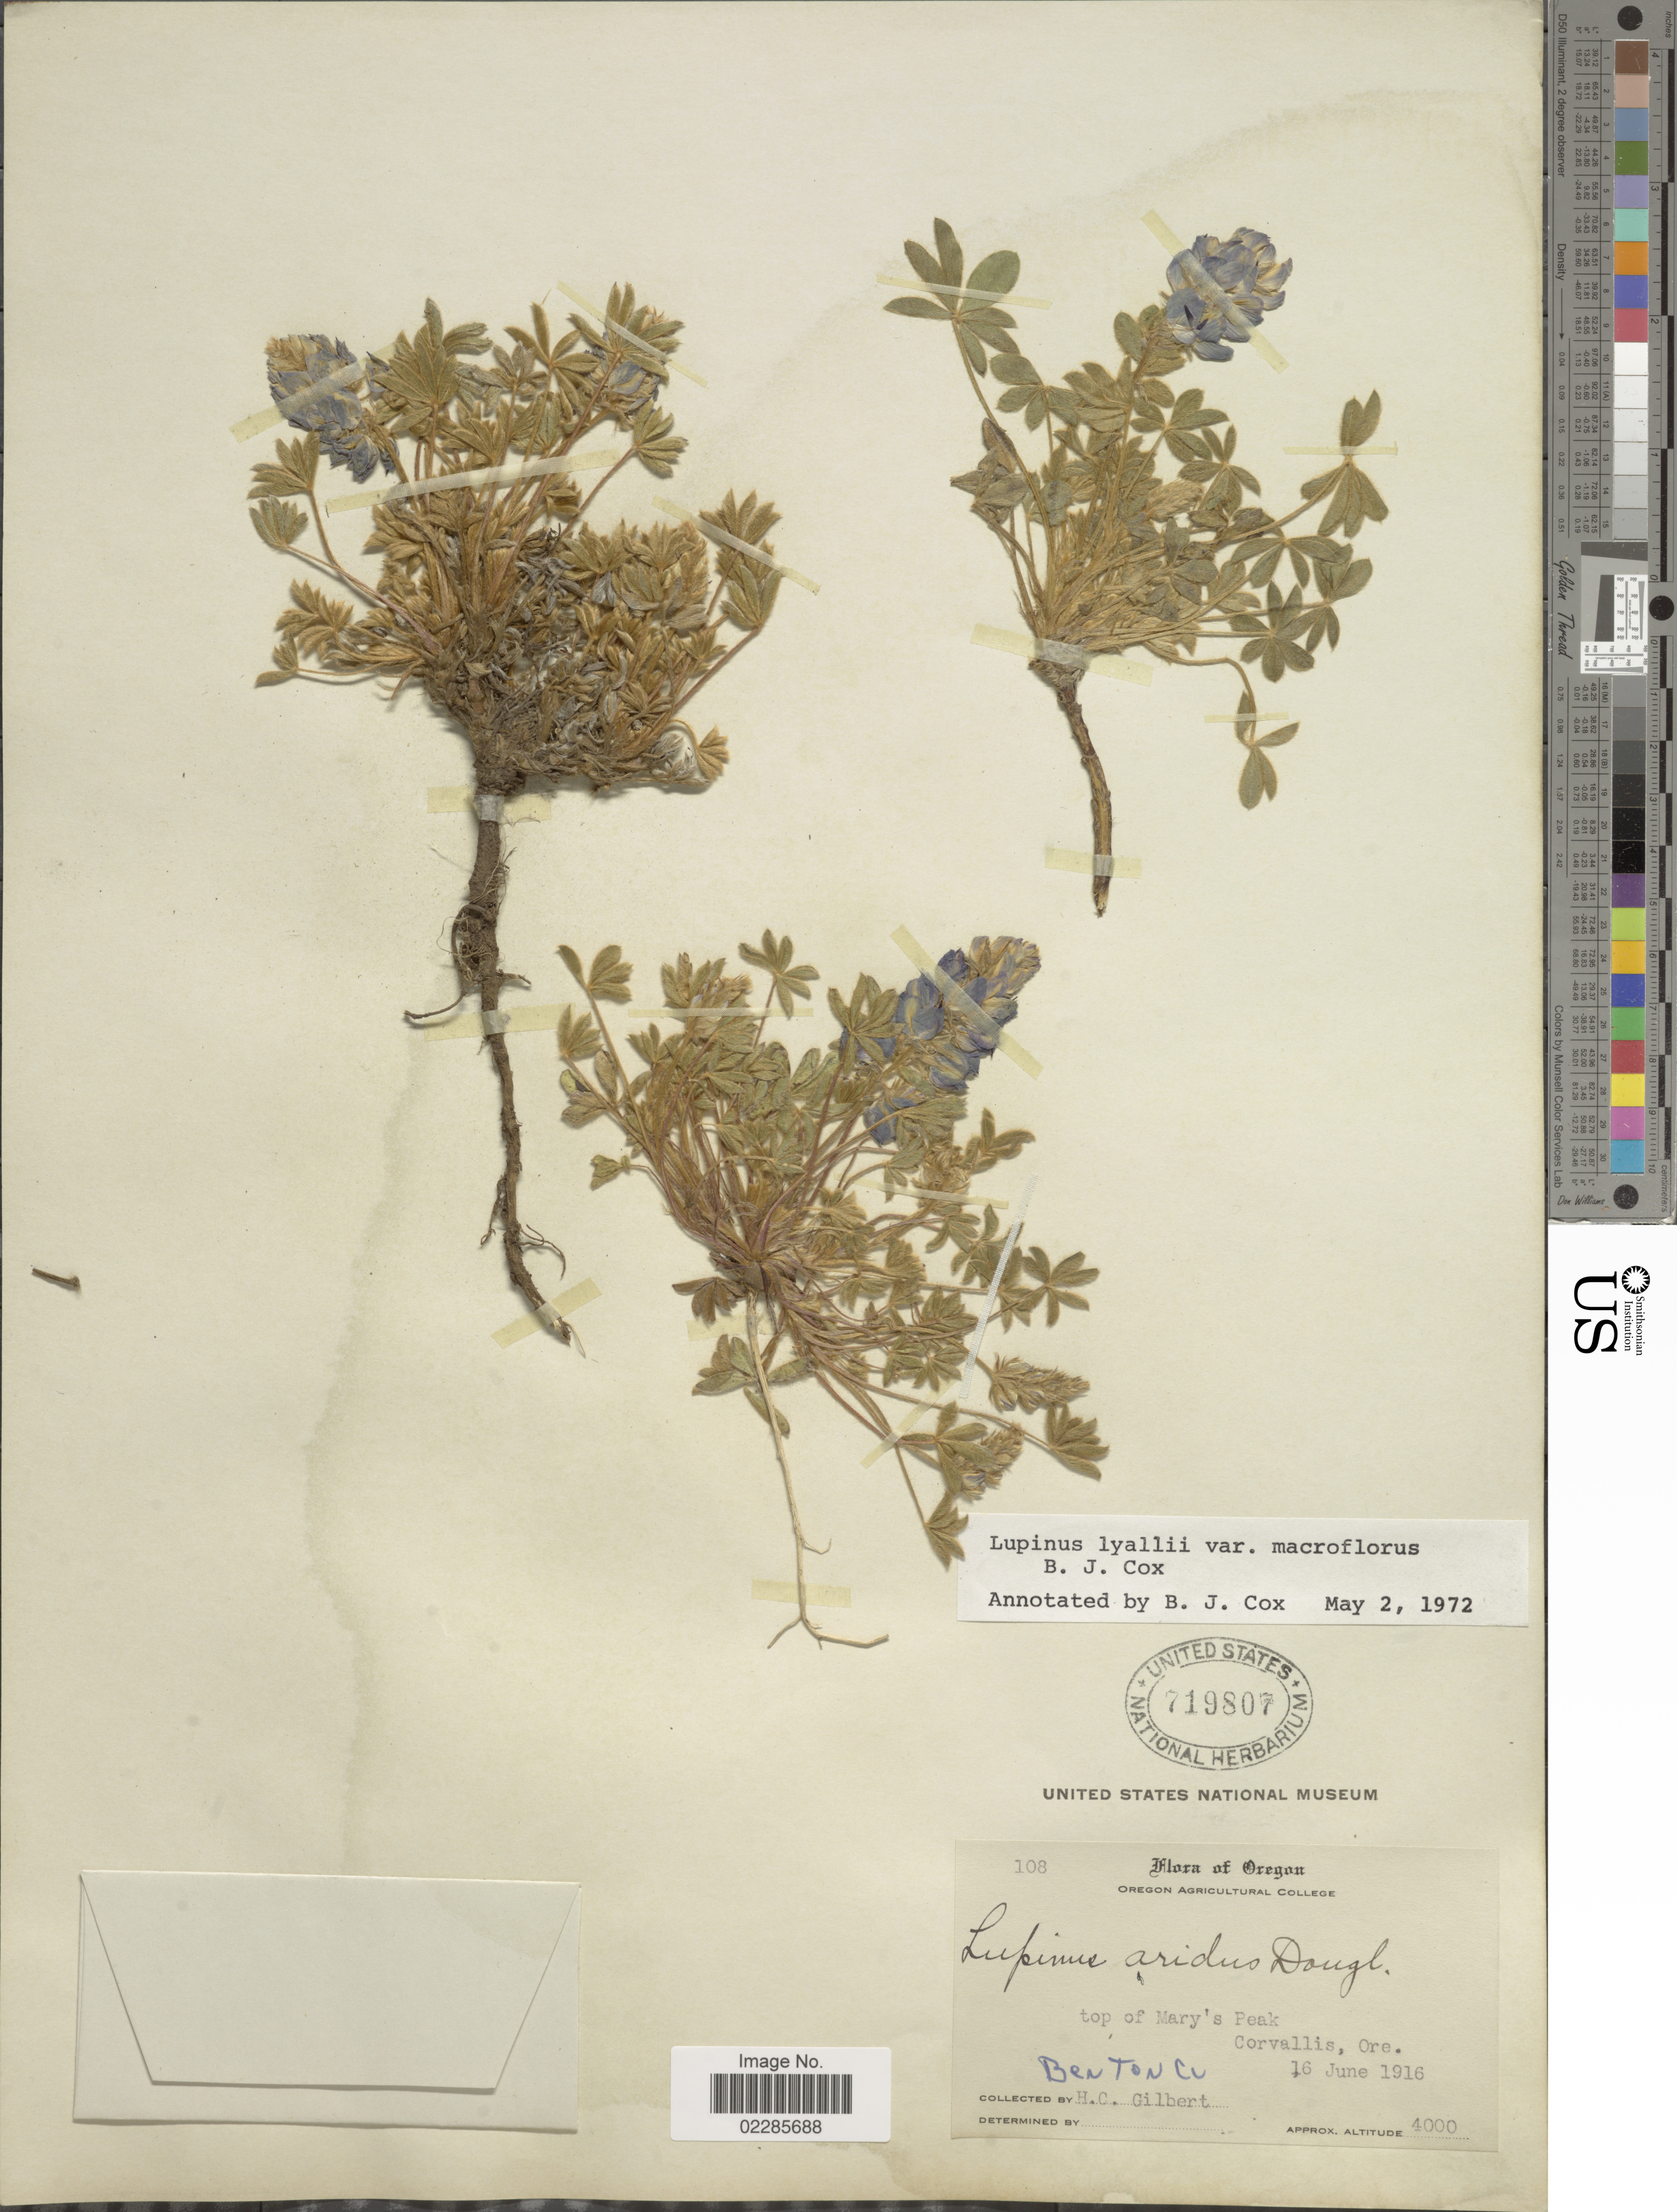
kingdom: Plantae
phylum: Tracheophyta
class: Magnoliopsida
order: Fabales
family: Fabaceae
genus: Lupinus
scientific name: Lupinus lyallii var. macroflorus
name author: B.J. Cox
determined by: Cox, B. J.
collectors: H. Gilbert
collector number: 108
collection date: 1916-06-16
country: United States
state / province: Oregon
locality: Top of Mary's Peak Corvallis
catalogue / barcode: US 719807